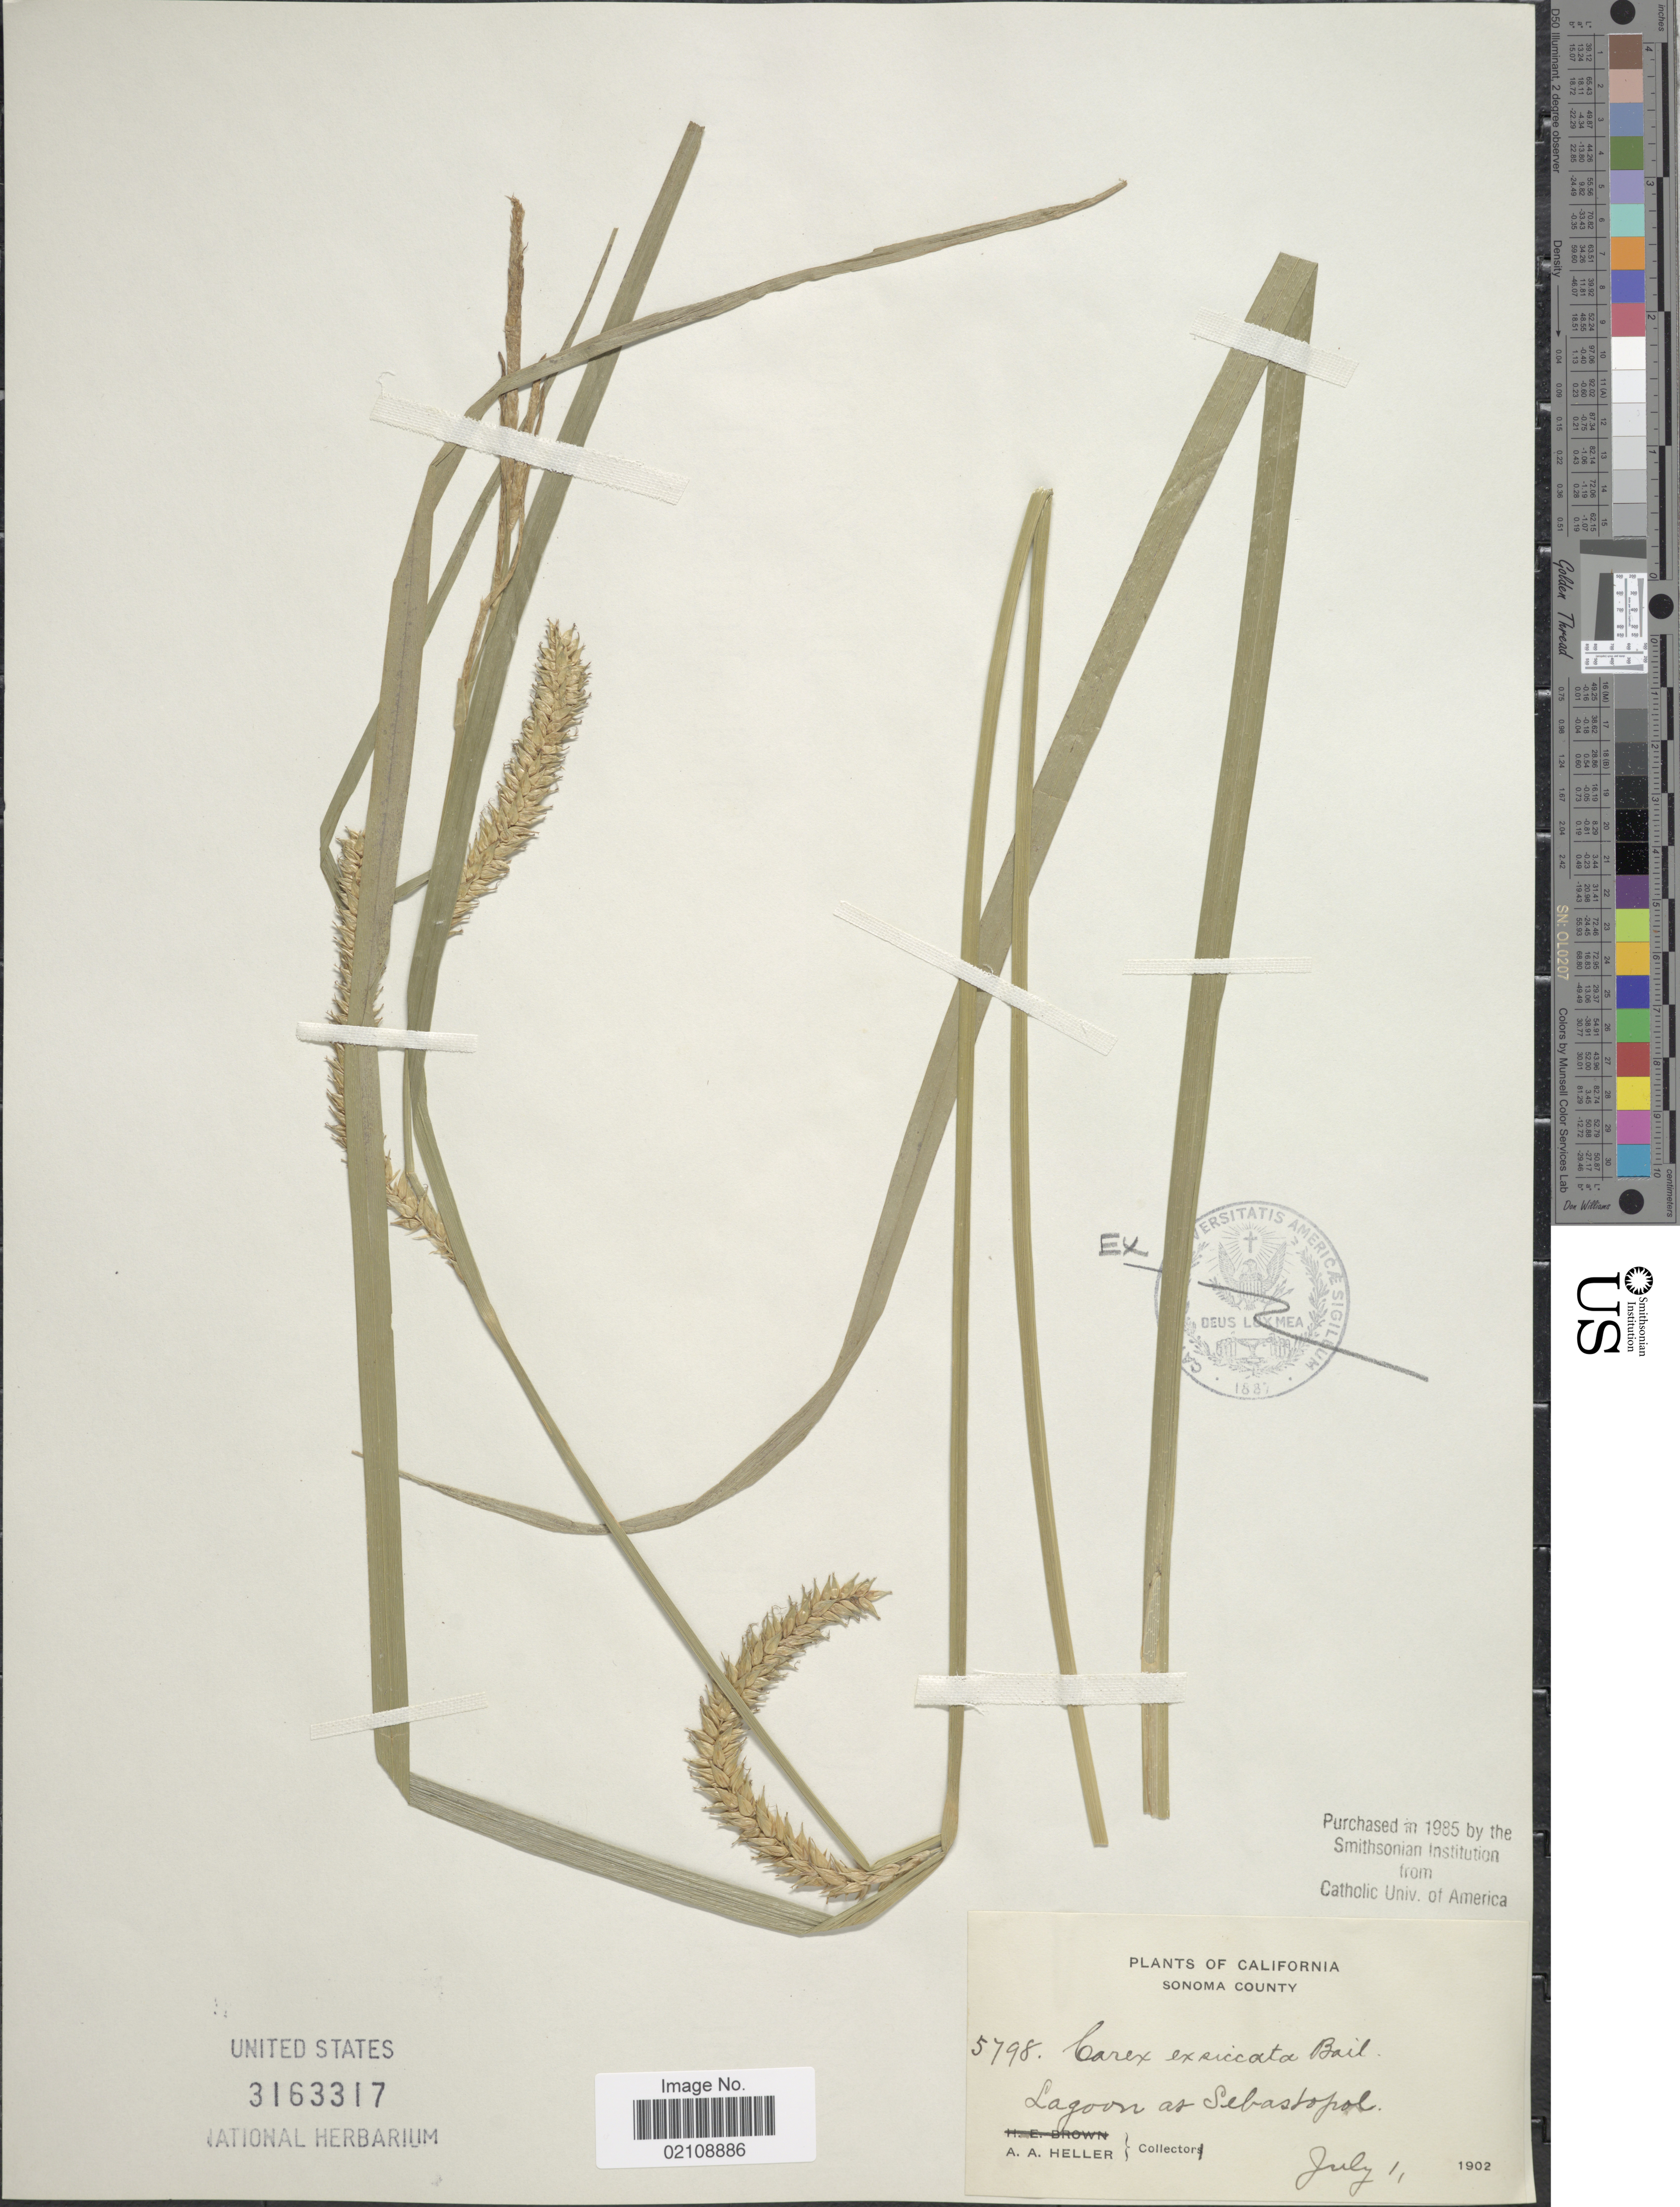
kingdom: Plantae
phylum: Tracheophyta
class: Liliopsida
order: Poales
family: Cyperaceae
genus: Carex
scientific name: Carex exsiccata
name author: L.H. Bailey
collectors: A. A. Heller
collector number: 5798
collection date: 1902-07-01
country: United States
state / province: California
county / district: Sonoma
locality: Sonoma County, Lagoon as Sebastopol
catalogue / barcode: US 3163317